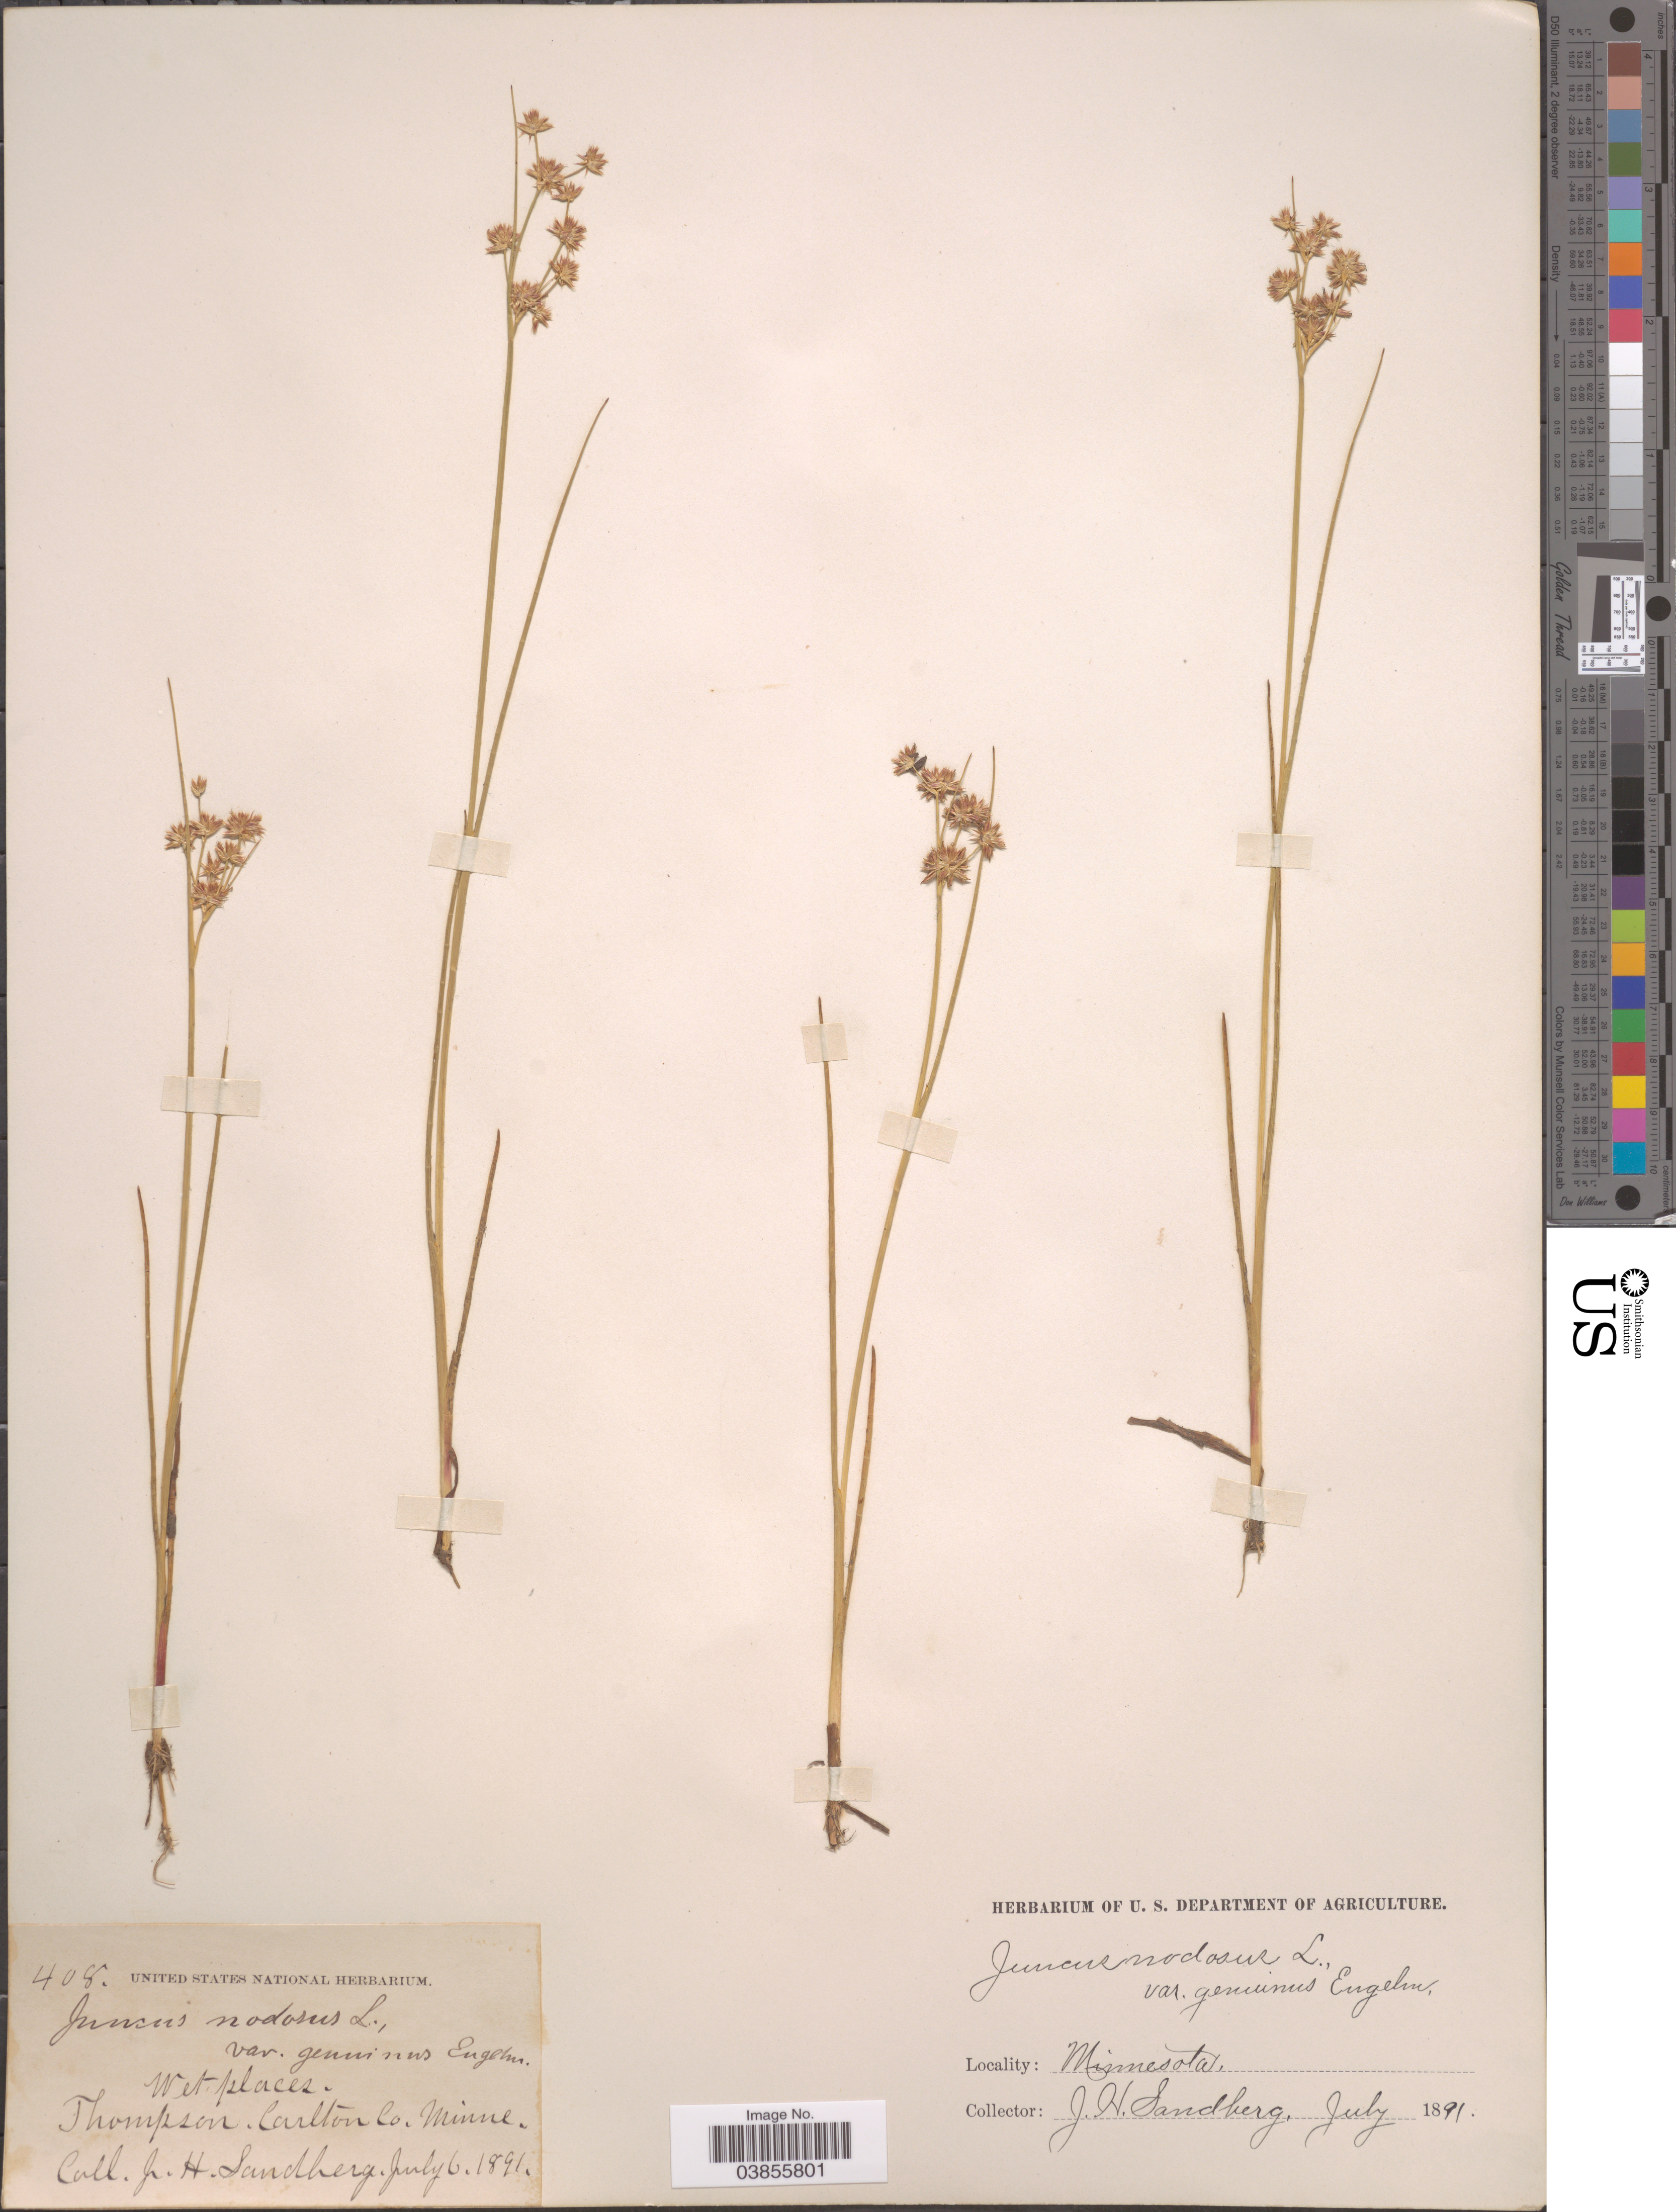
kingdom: Plantae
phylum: Tracheophyta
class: Liliopsida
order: Poales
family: Juncaceae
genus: Juncus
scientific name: Juncus nodosus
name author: L.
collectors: J. H. Sandberg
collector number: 408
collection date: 1891-07-06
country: United States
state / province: Minnesota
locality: Thompson, Carlton Co.